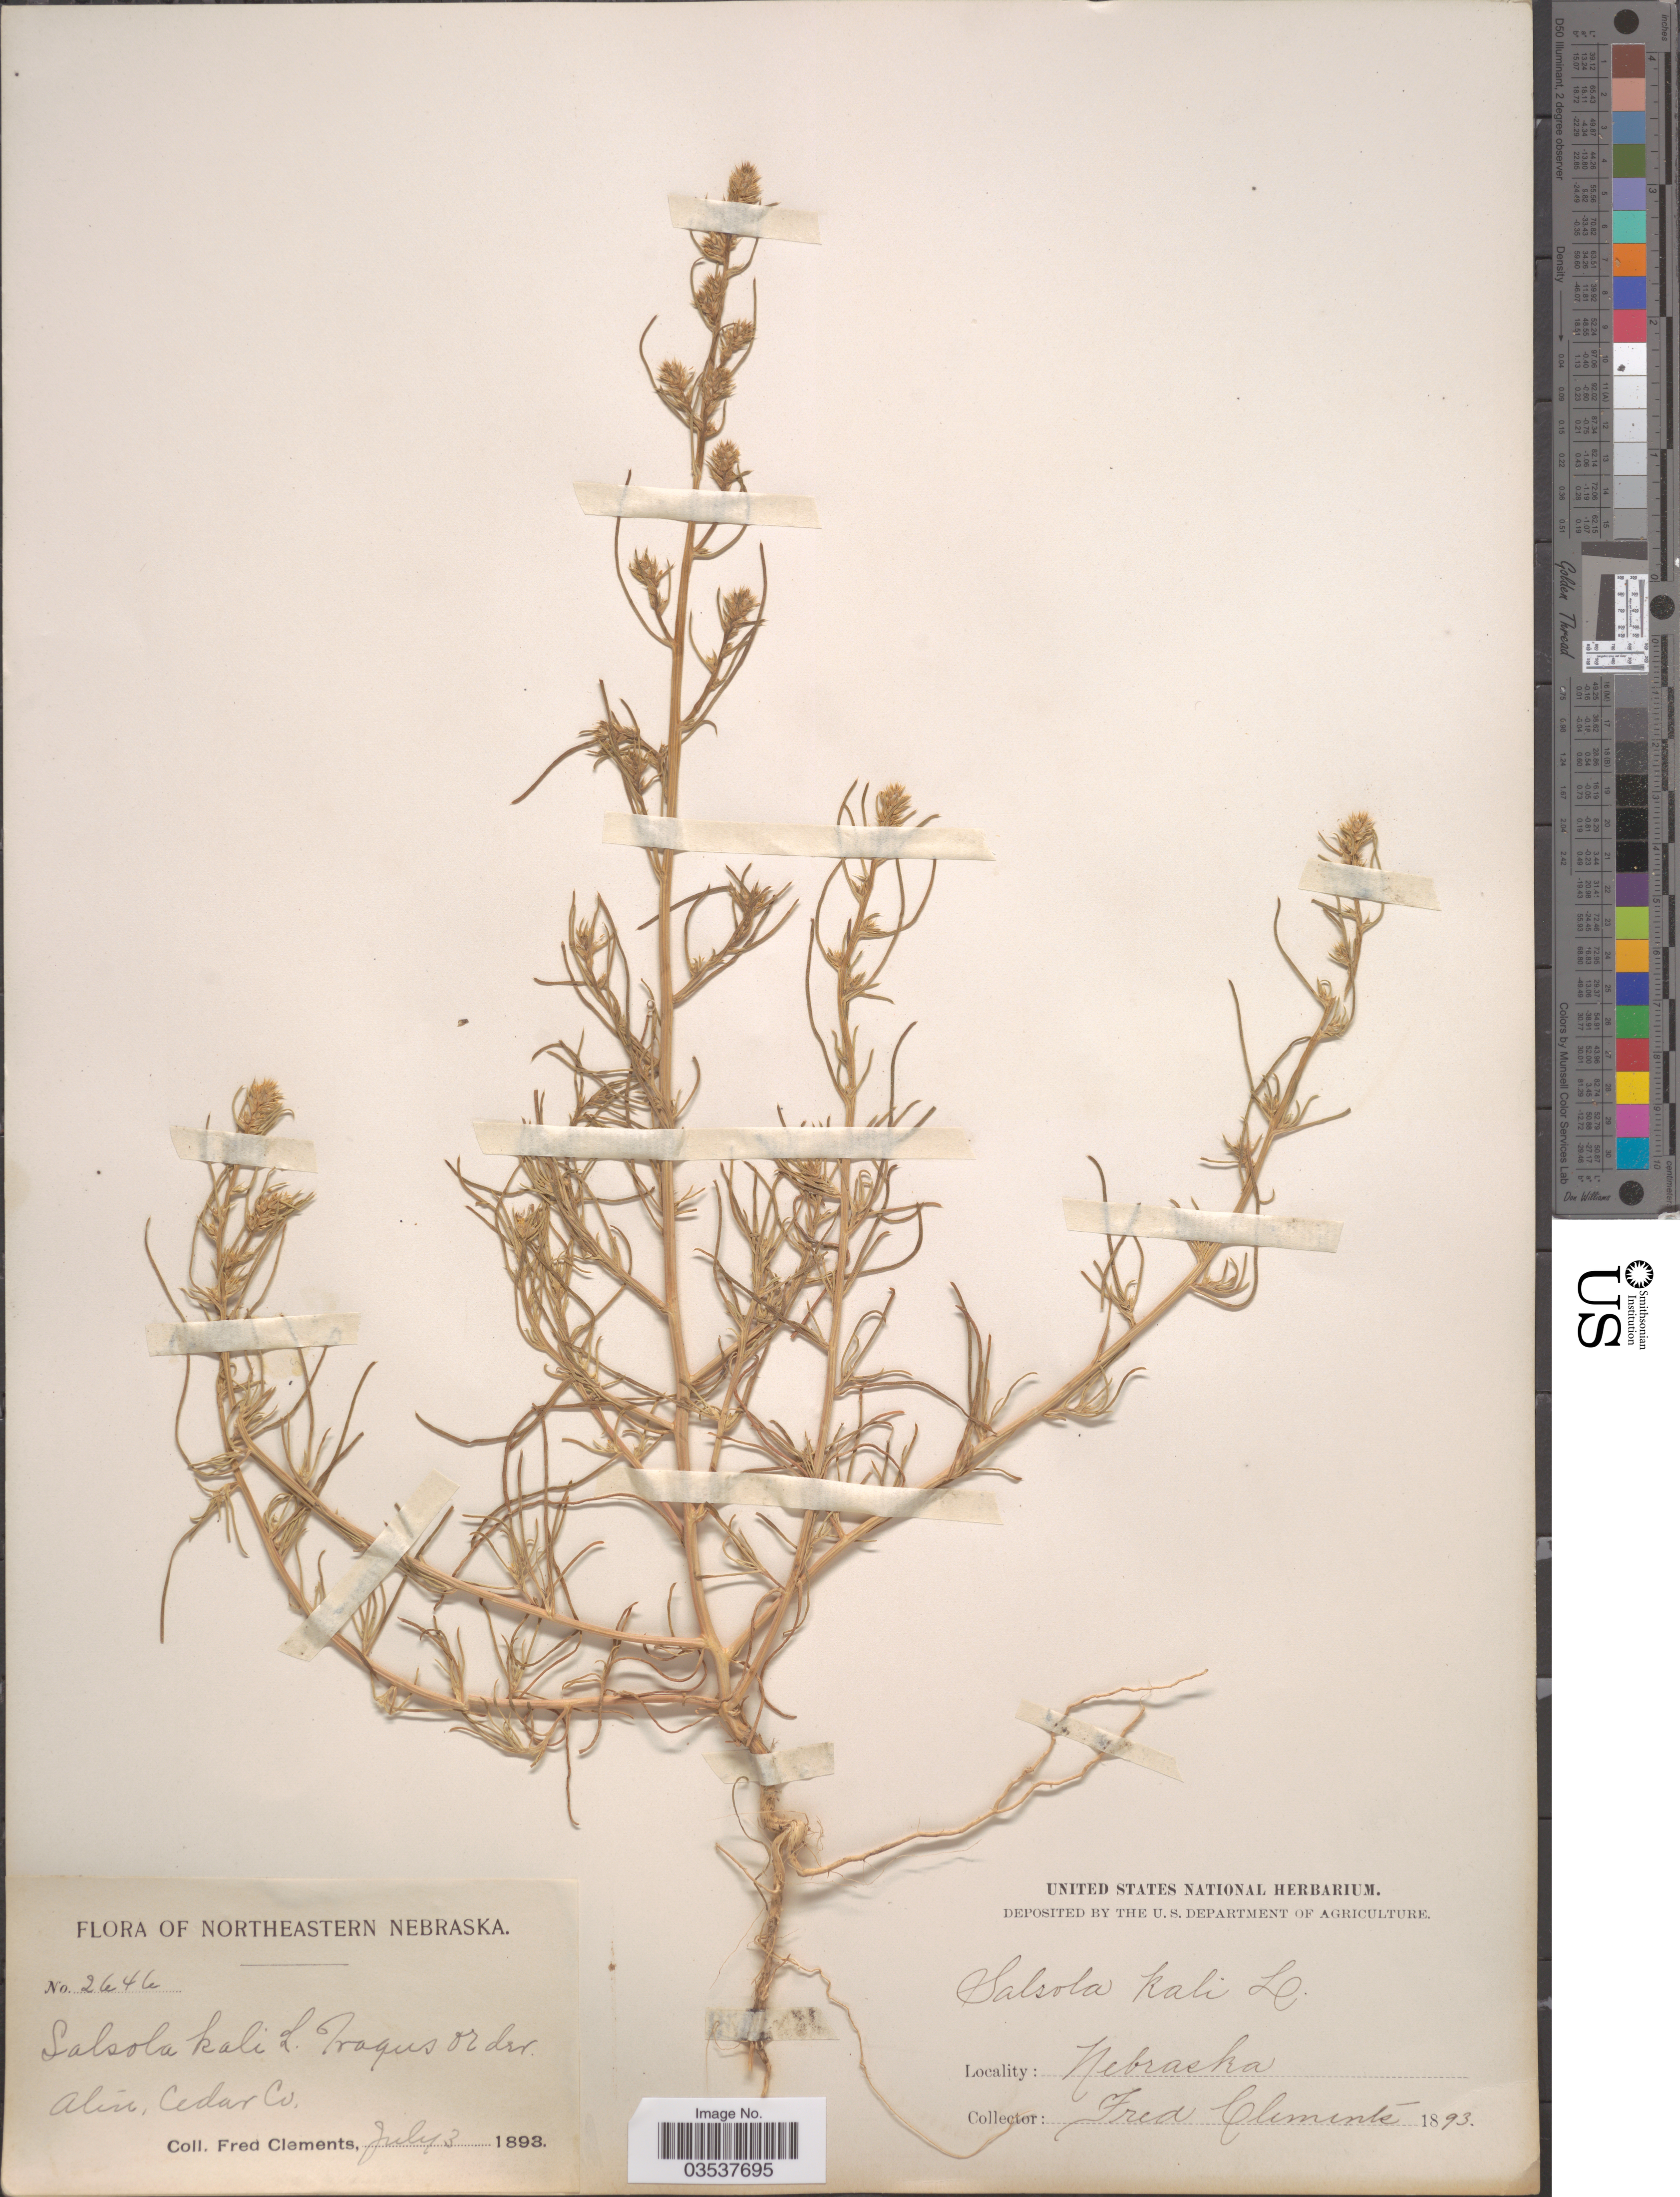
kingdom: Plantae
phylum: Tracheophyta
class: Magnoliopsida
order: Caryophyllales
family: Amaranthaceae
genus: Salsola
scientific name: Salsola kali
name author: L.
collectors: F. Clements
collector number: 2646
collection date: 1893-07-03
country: United States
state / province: Nebraska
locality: Northeastern Nebraska. Alin, Cedar Co.